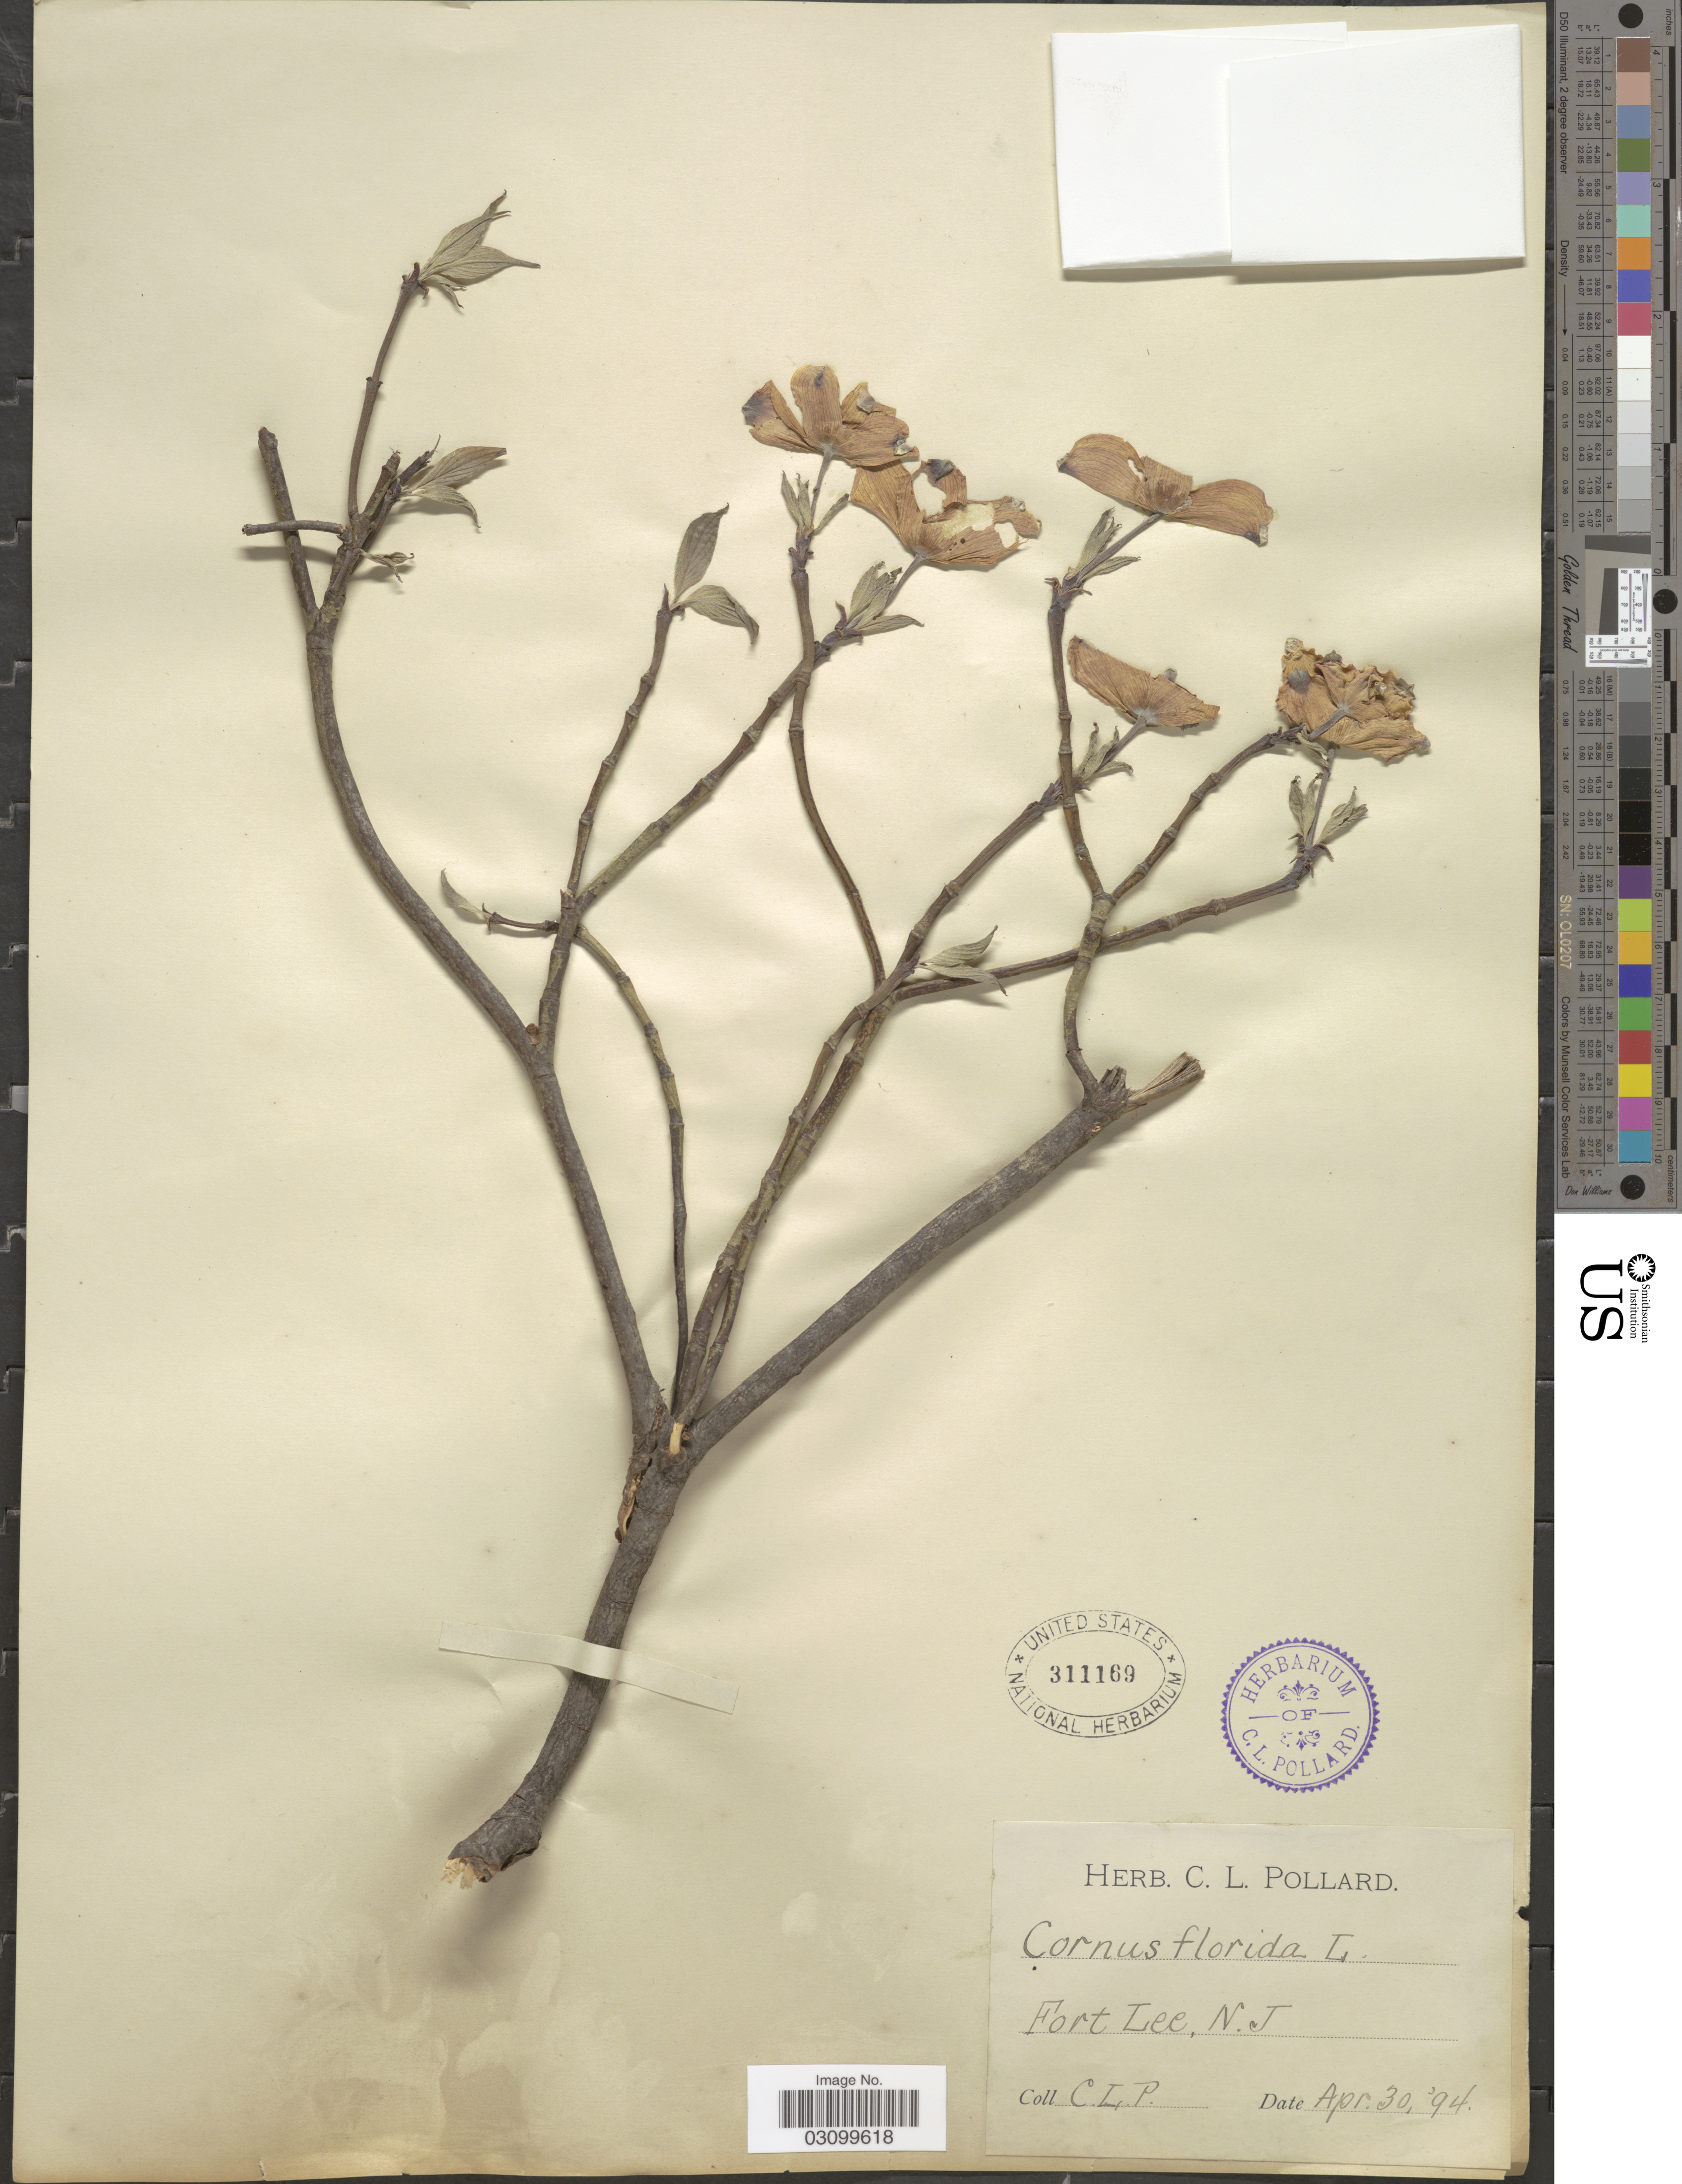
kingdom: Plantae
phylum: Tracheophyta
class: Magnoliopsida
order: Cornales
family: Cornaceae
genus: Cornus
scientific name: Cornus florida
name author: L.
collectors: C. L. Pollard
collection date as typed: Transcribed d/m/y: 30/4/94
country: United States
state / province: New Jersey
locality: Fort Lee.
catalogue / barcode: US 311169